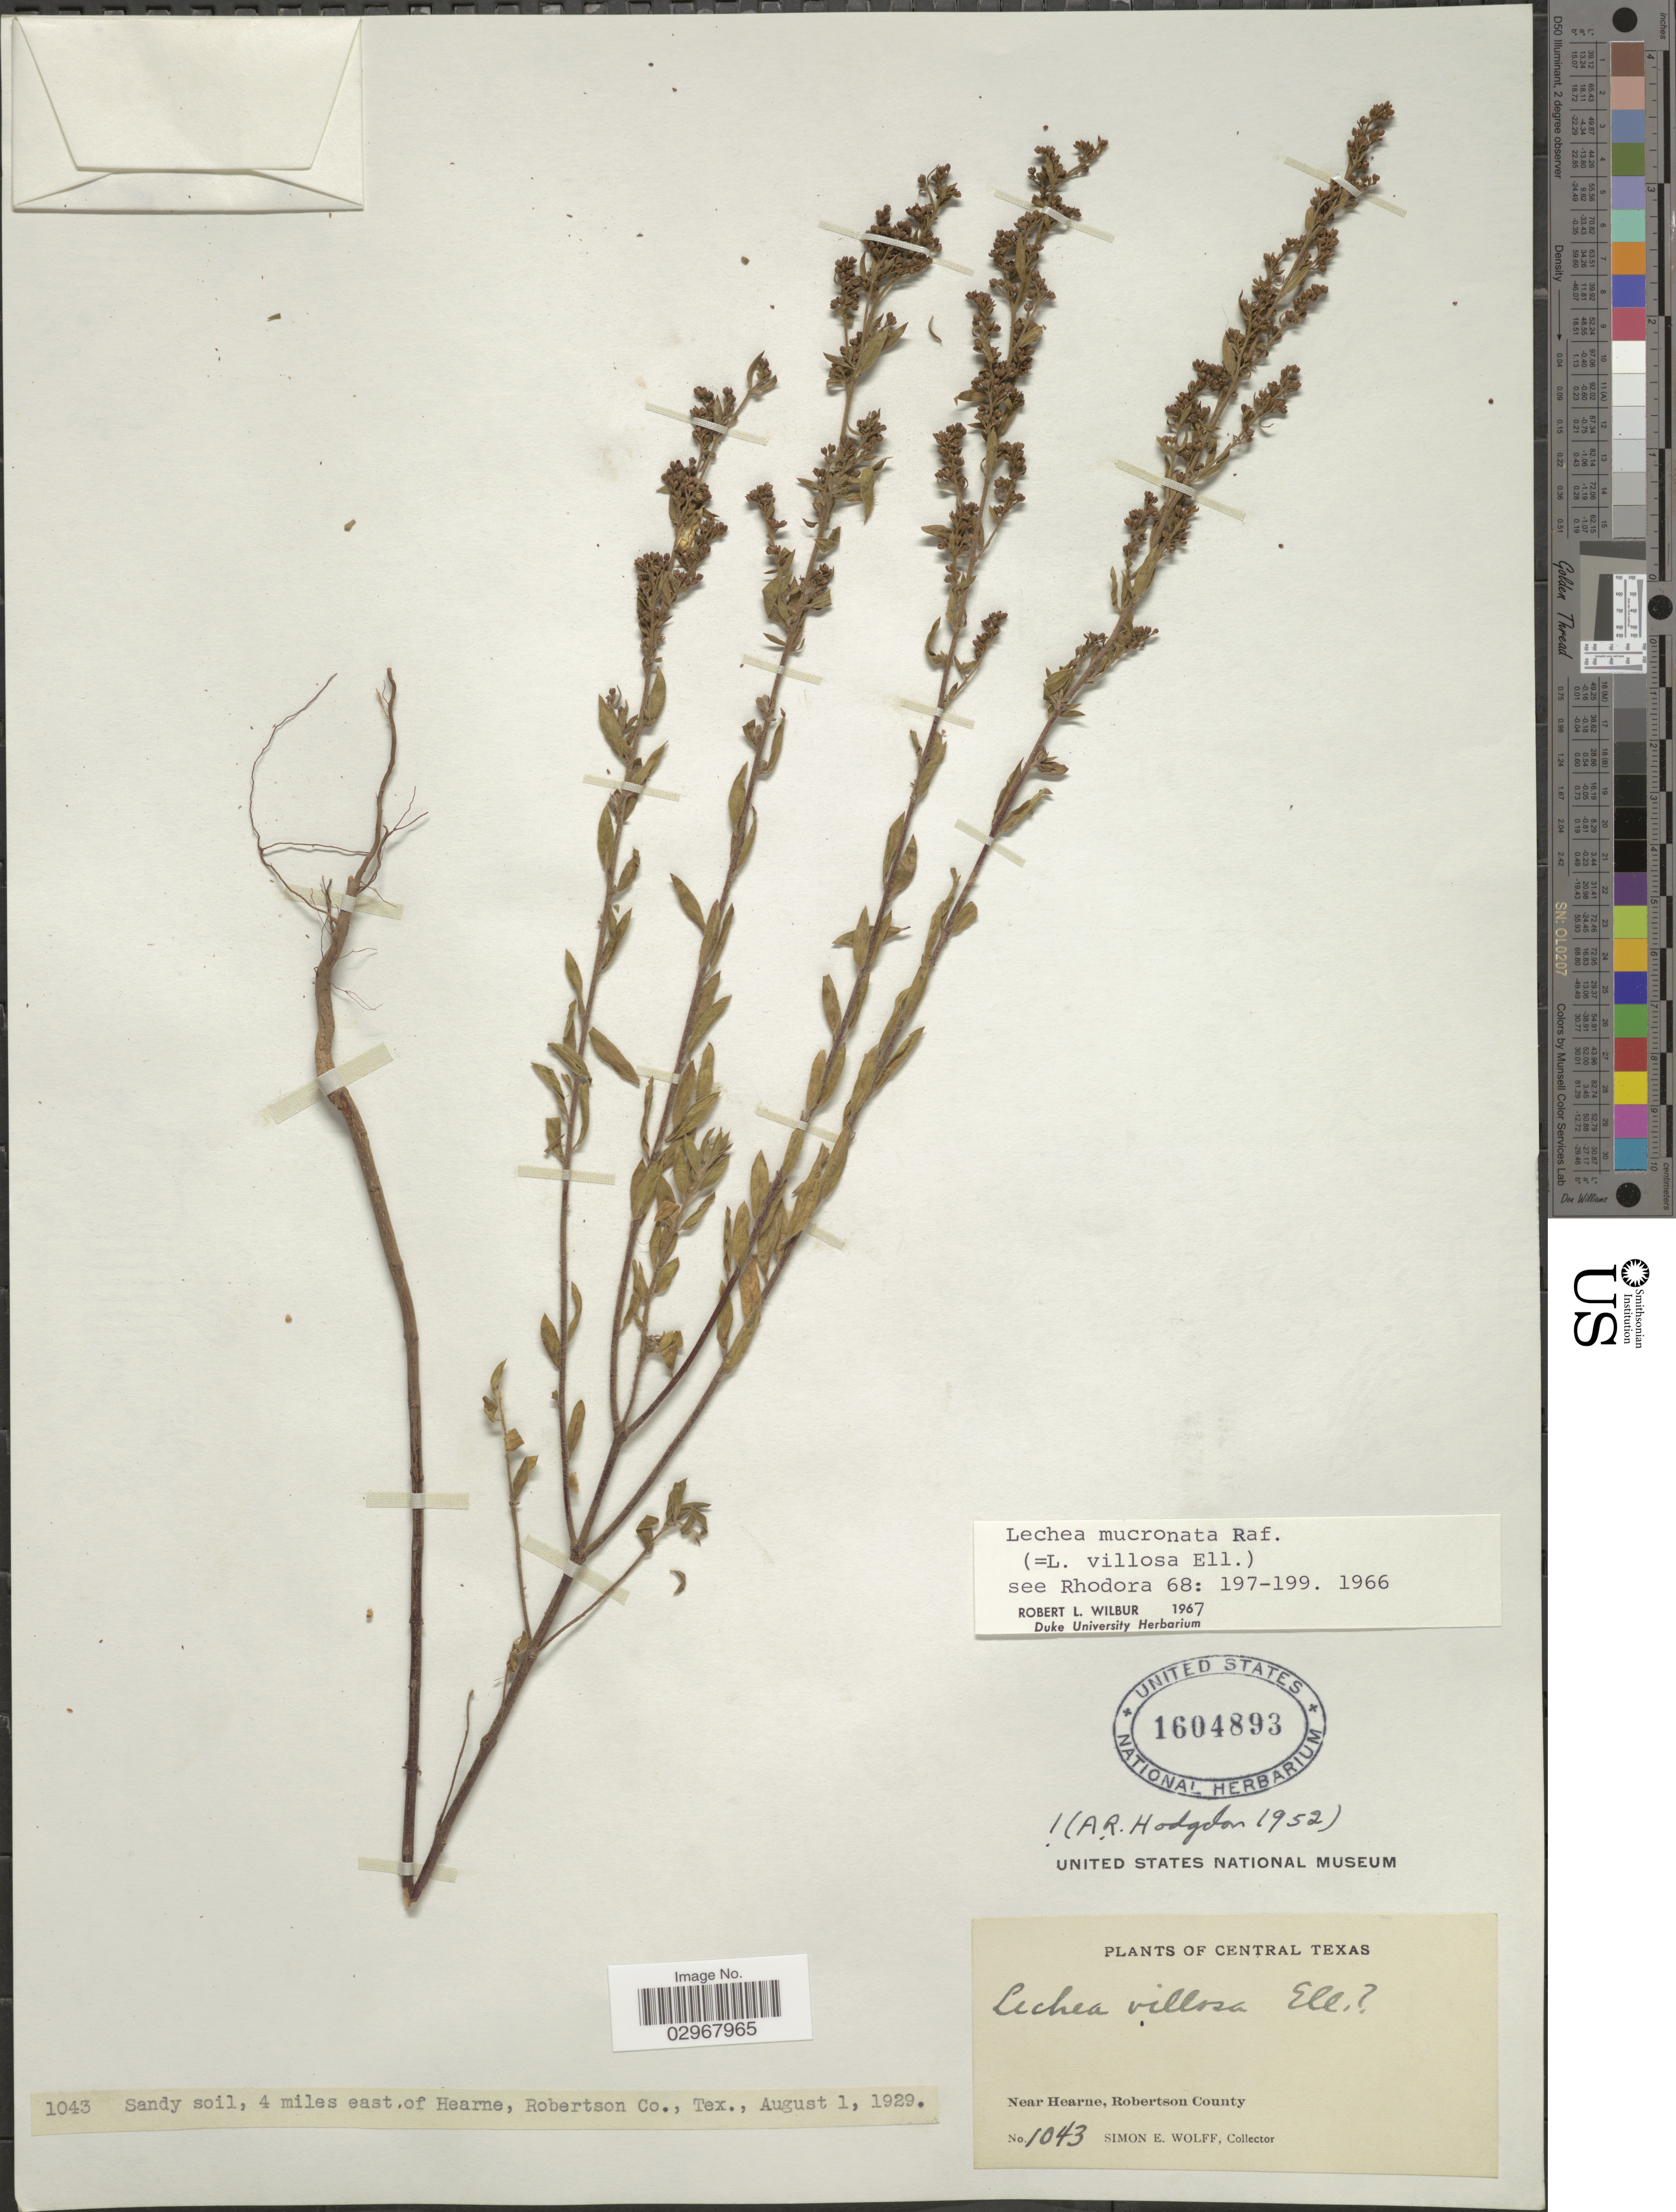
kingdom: Plantae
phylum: Tracheophyta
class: Magnoliopsida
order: Malvales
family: Cistaceae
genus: Lechea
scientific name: Lechea mucronata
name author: Raf.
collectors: S. E. Wolff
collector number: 1043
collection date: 1929-08-01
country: United States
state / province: Texas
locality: Central Texas. 4 miles east of Hearne, Robertson Co. Near Hearne.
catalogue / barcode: US 1604893